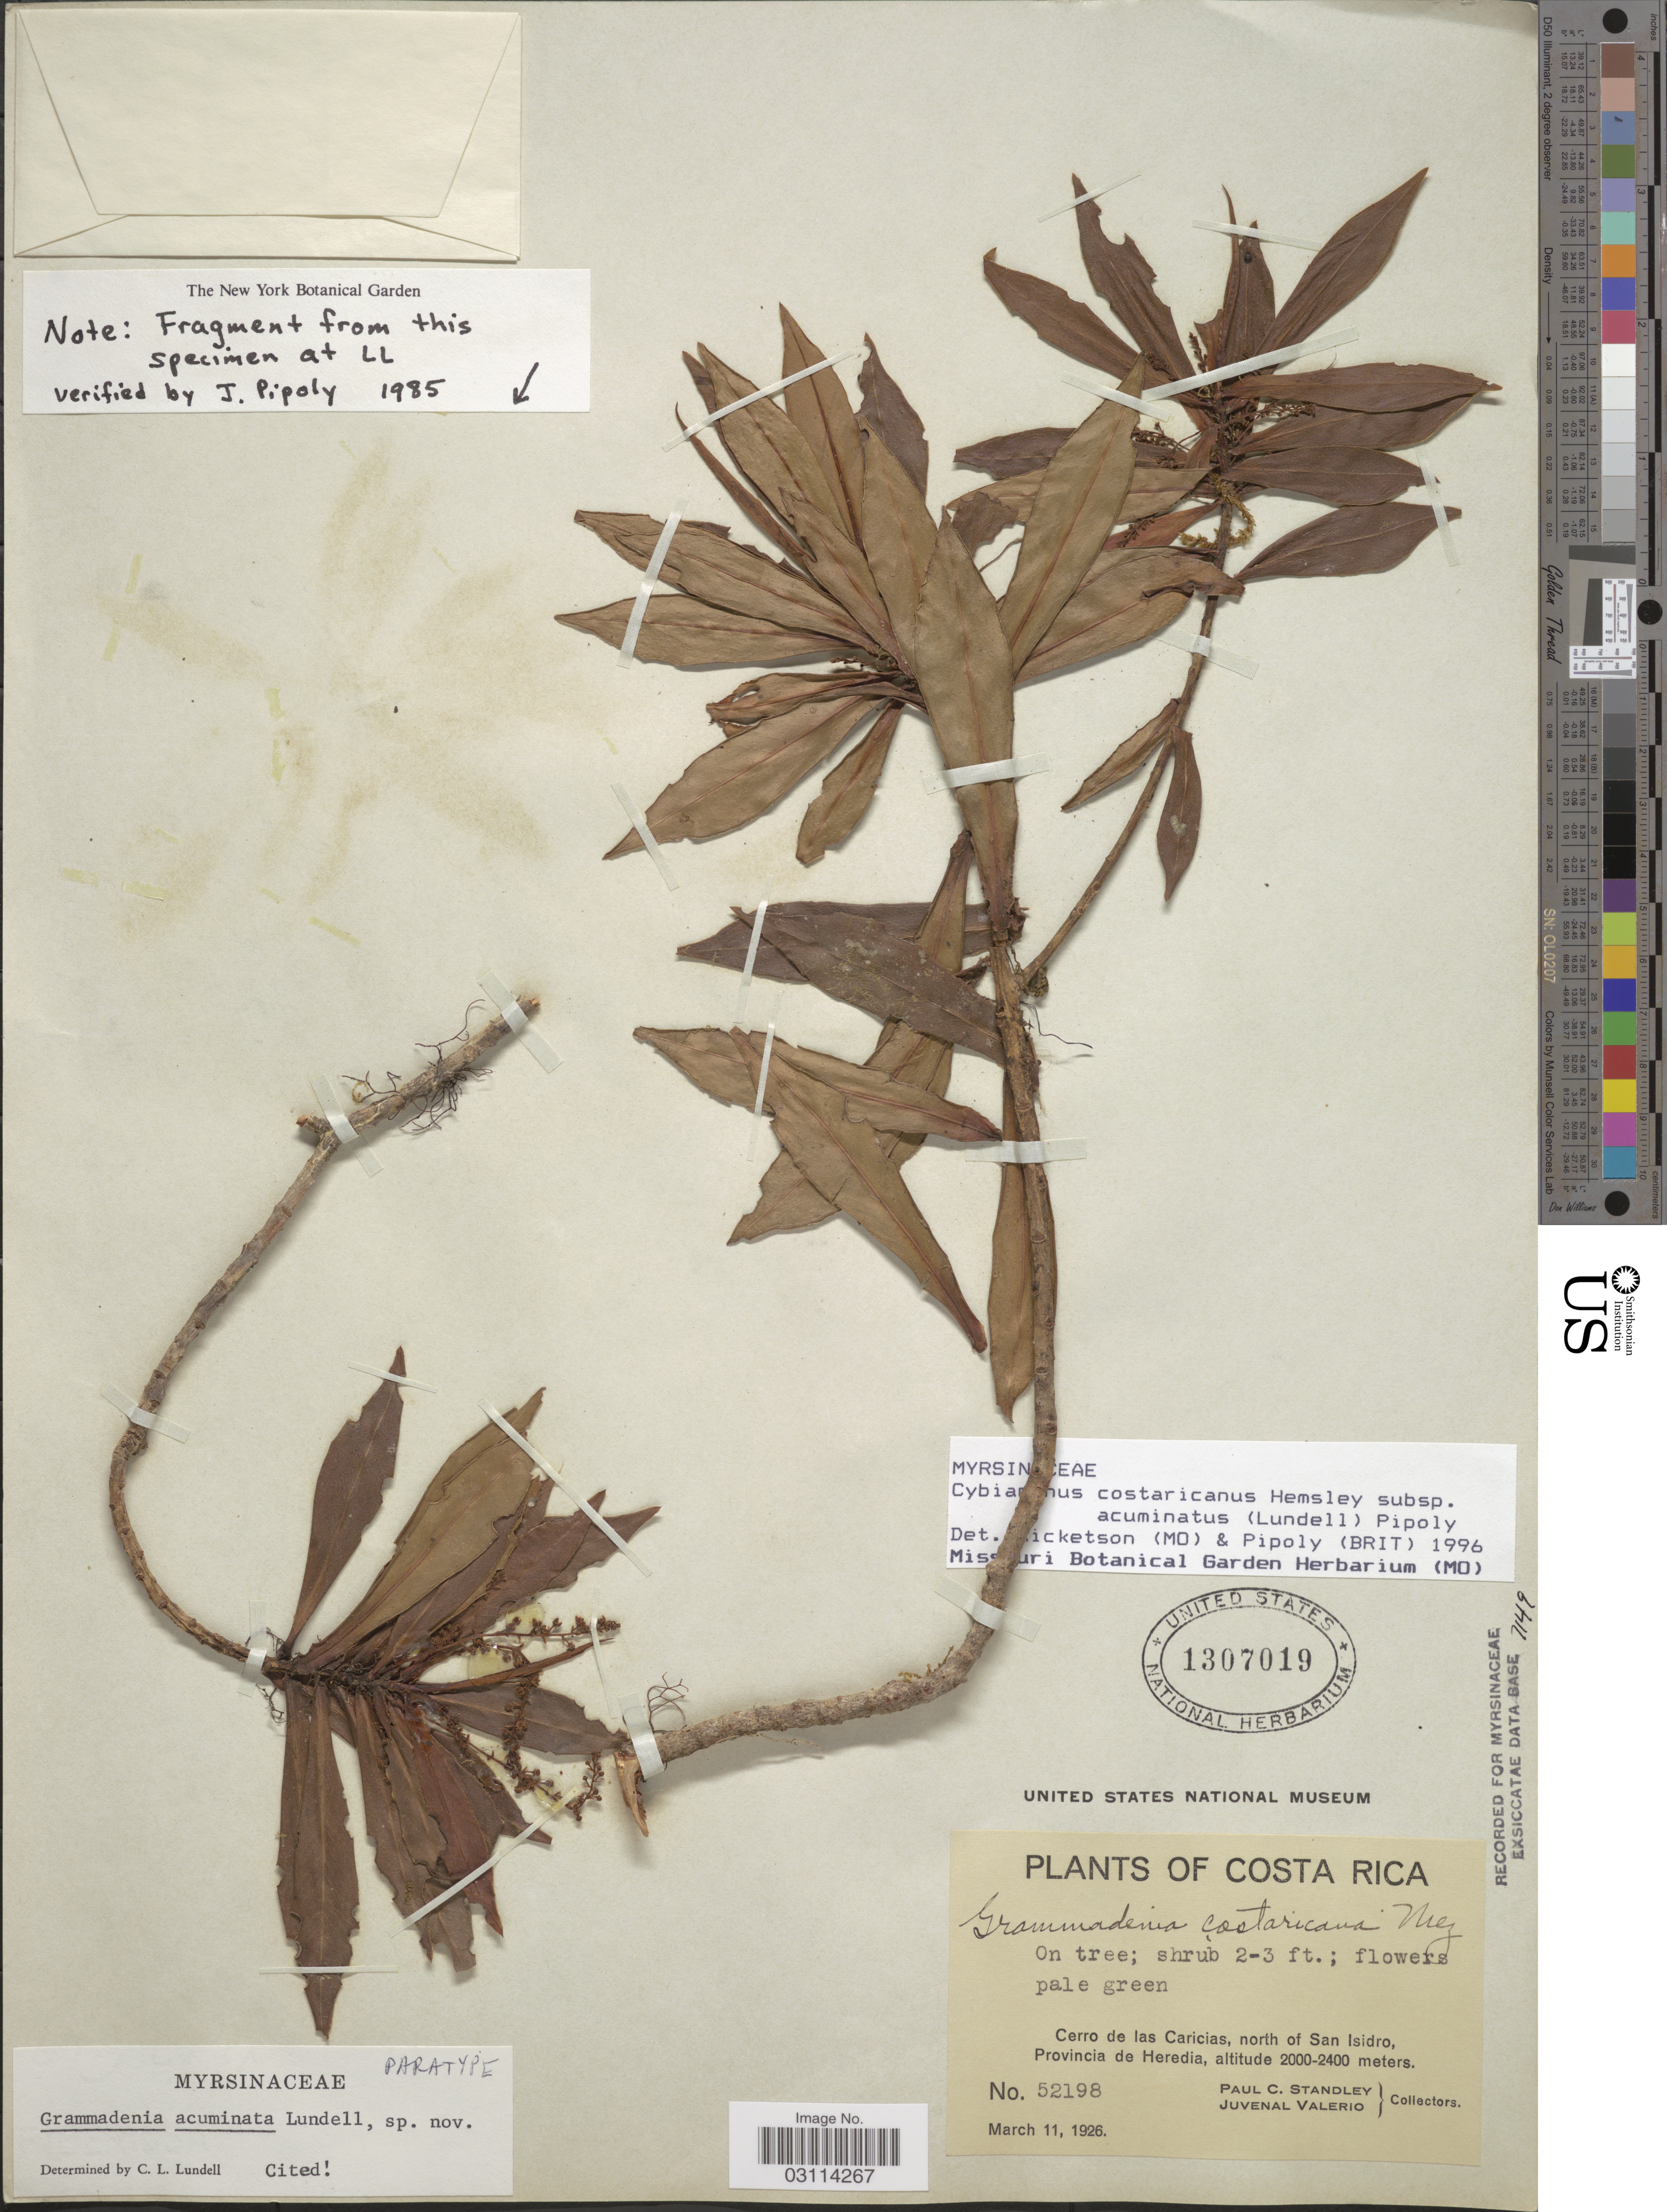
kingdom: Plantae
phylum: Tracheophyta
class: Magnoliopsida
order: Ericales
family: Primulaceae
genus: Cybianthus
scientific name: Cybianthus costaricanus subsp. acuminatus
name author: (Lundell) Pipoly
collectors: P. C. Standley & J. Valerio R.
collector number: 52198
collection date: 1926-03-11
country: Costa Rica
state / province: Heredia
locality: Cerro de las Caricias, north of San Isidro.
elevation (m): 2000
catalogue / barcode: US 1307019